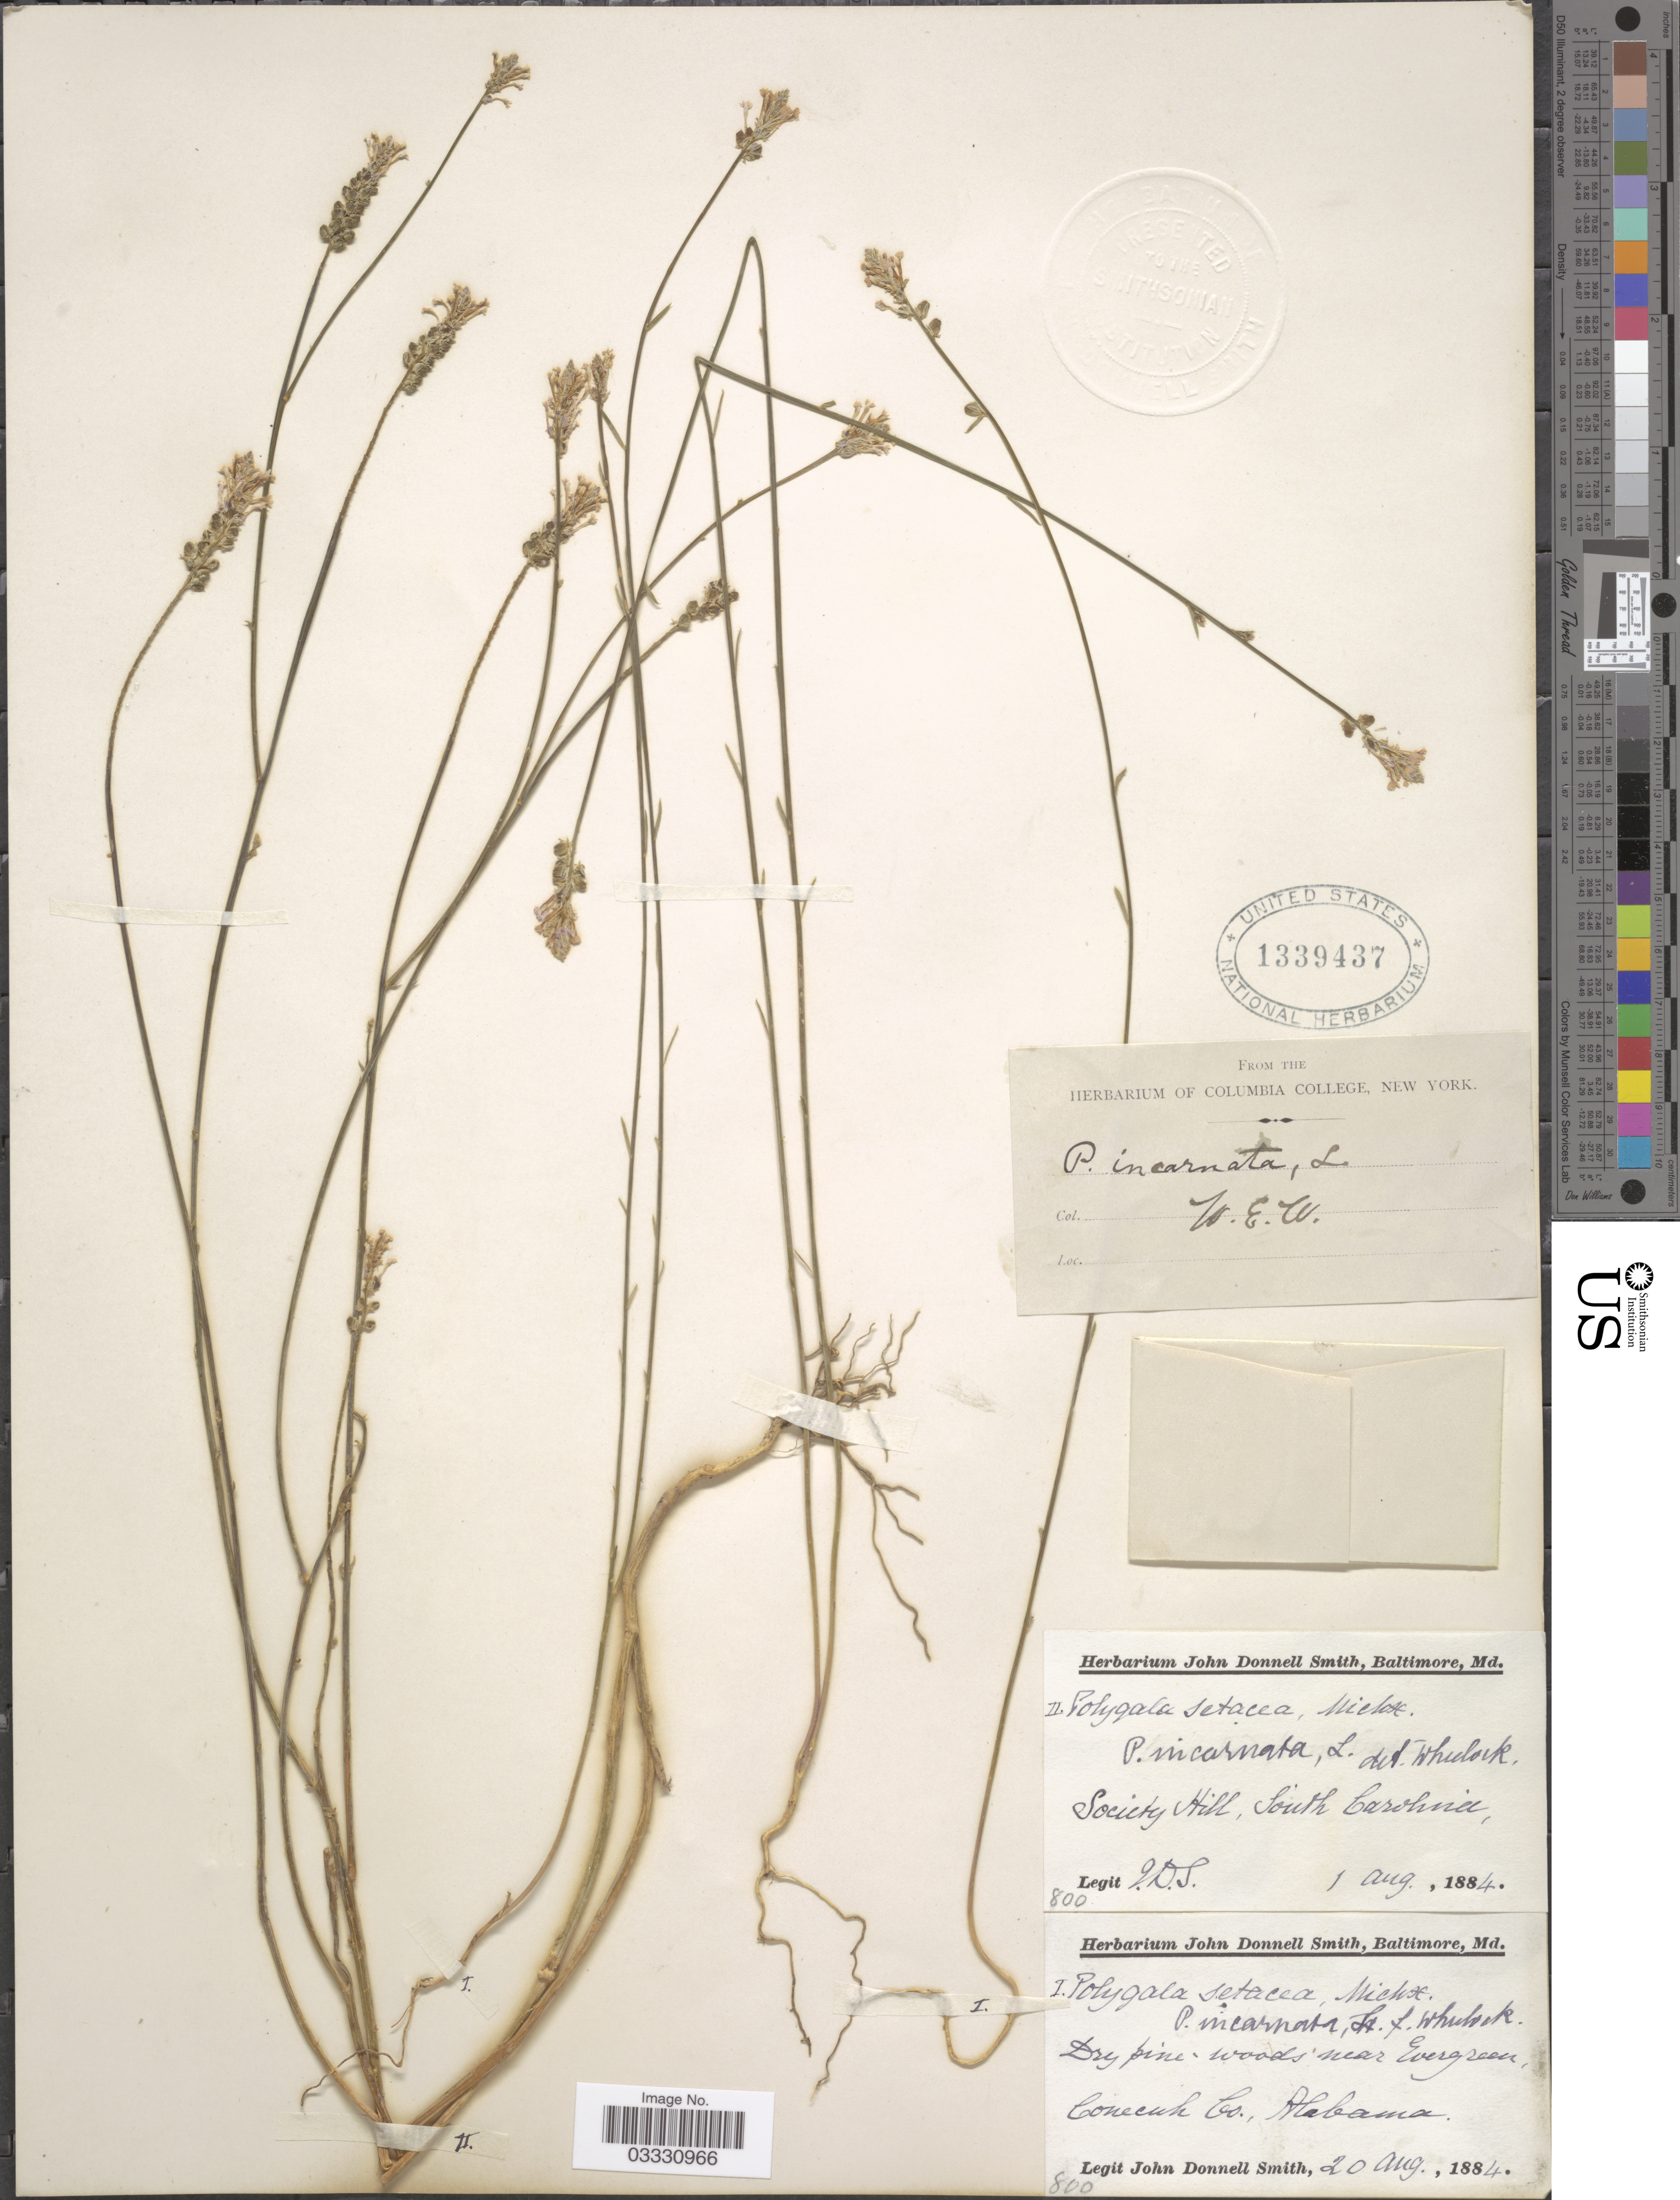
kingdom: Plantae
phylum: Tracheophyta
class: Magnoliopsida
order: Fabales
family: Polygalaceae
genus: Polygala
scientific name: Polygala incarnata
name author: L.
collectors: J. Donnell Smith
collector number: I?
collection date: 1884-08-20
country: United States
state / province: Alabama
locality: Dry pine-woods near Evergreen, Conecuh Co.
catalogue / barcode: US 1339437